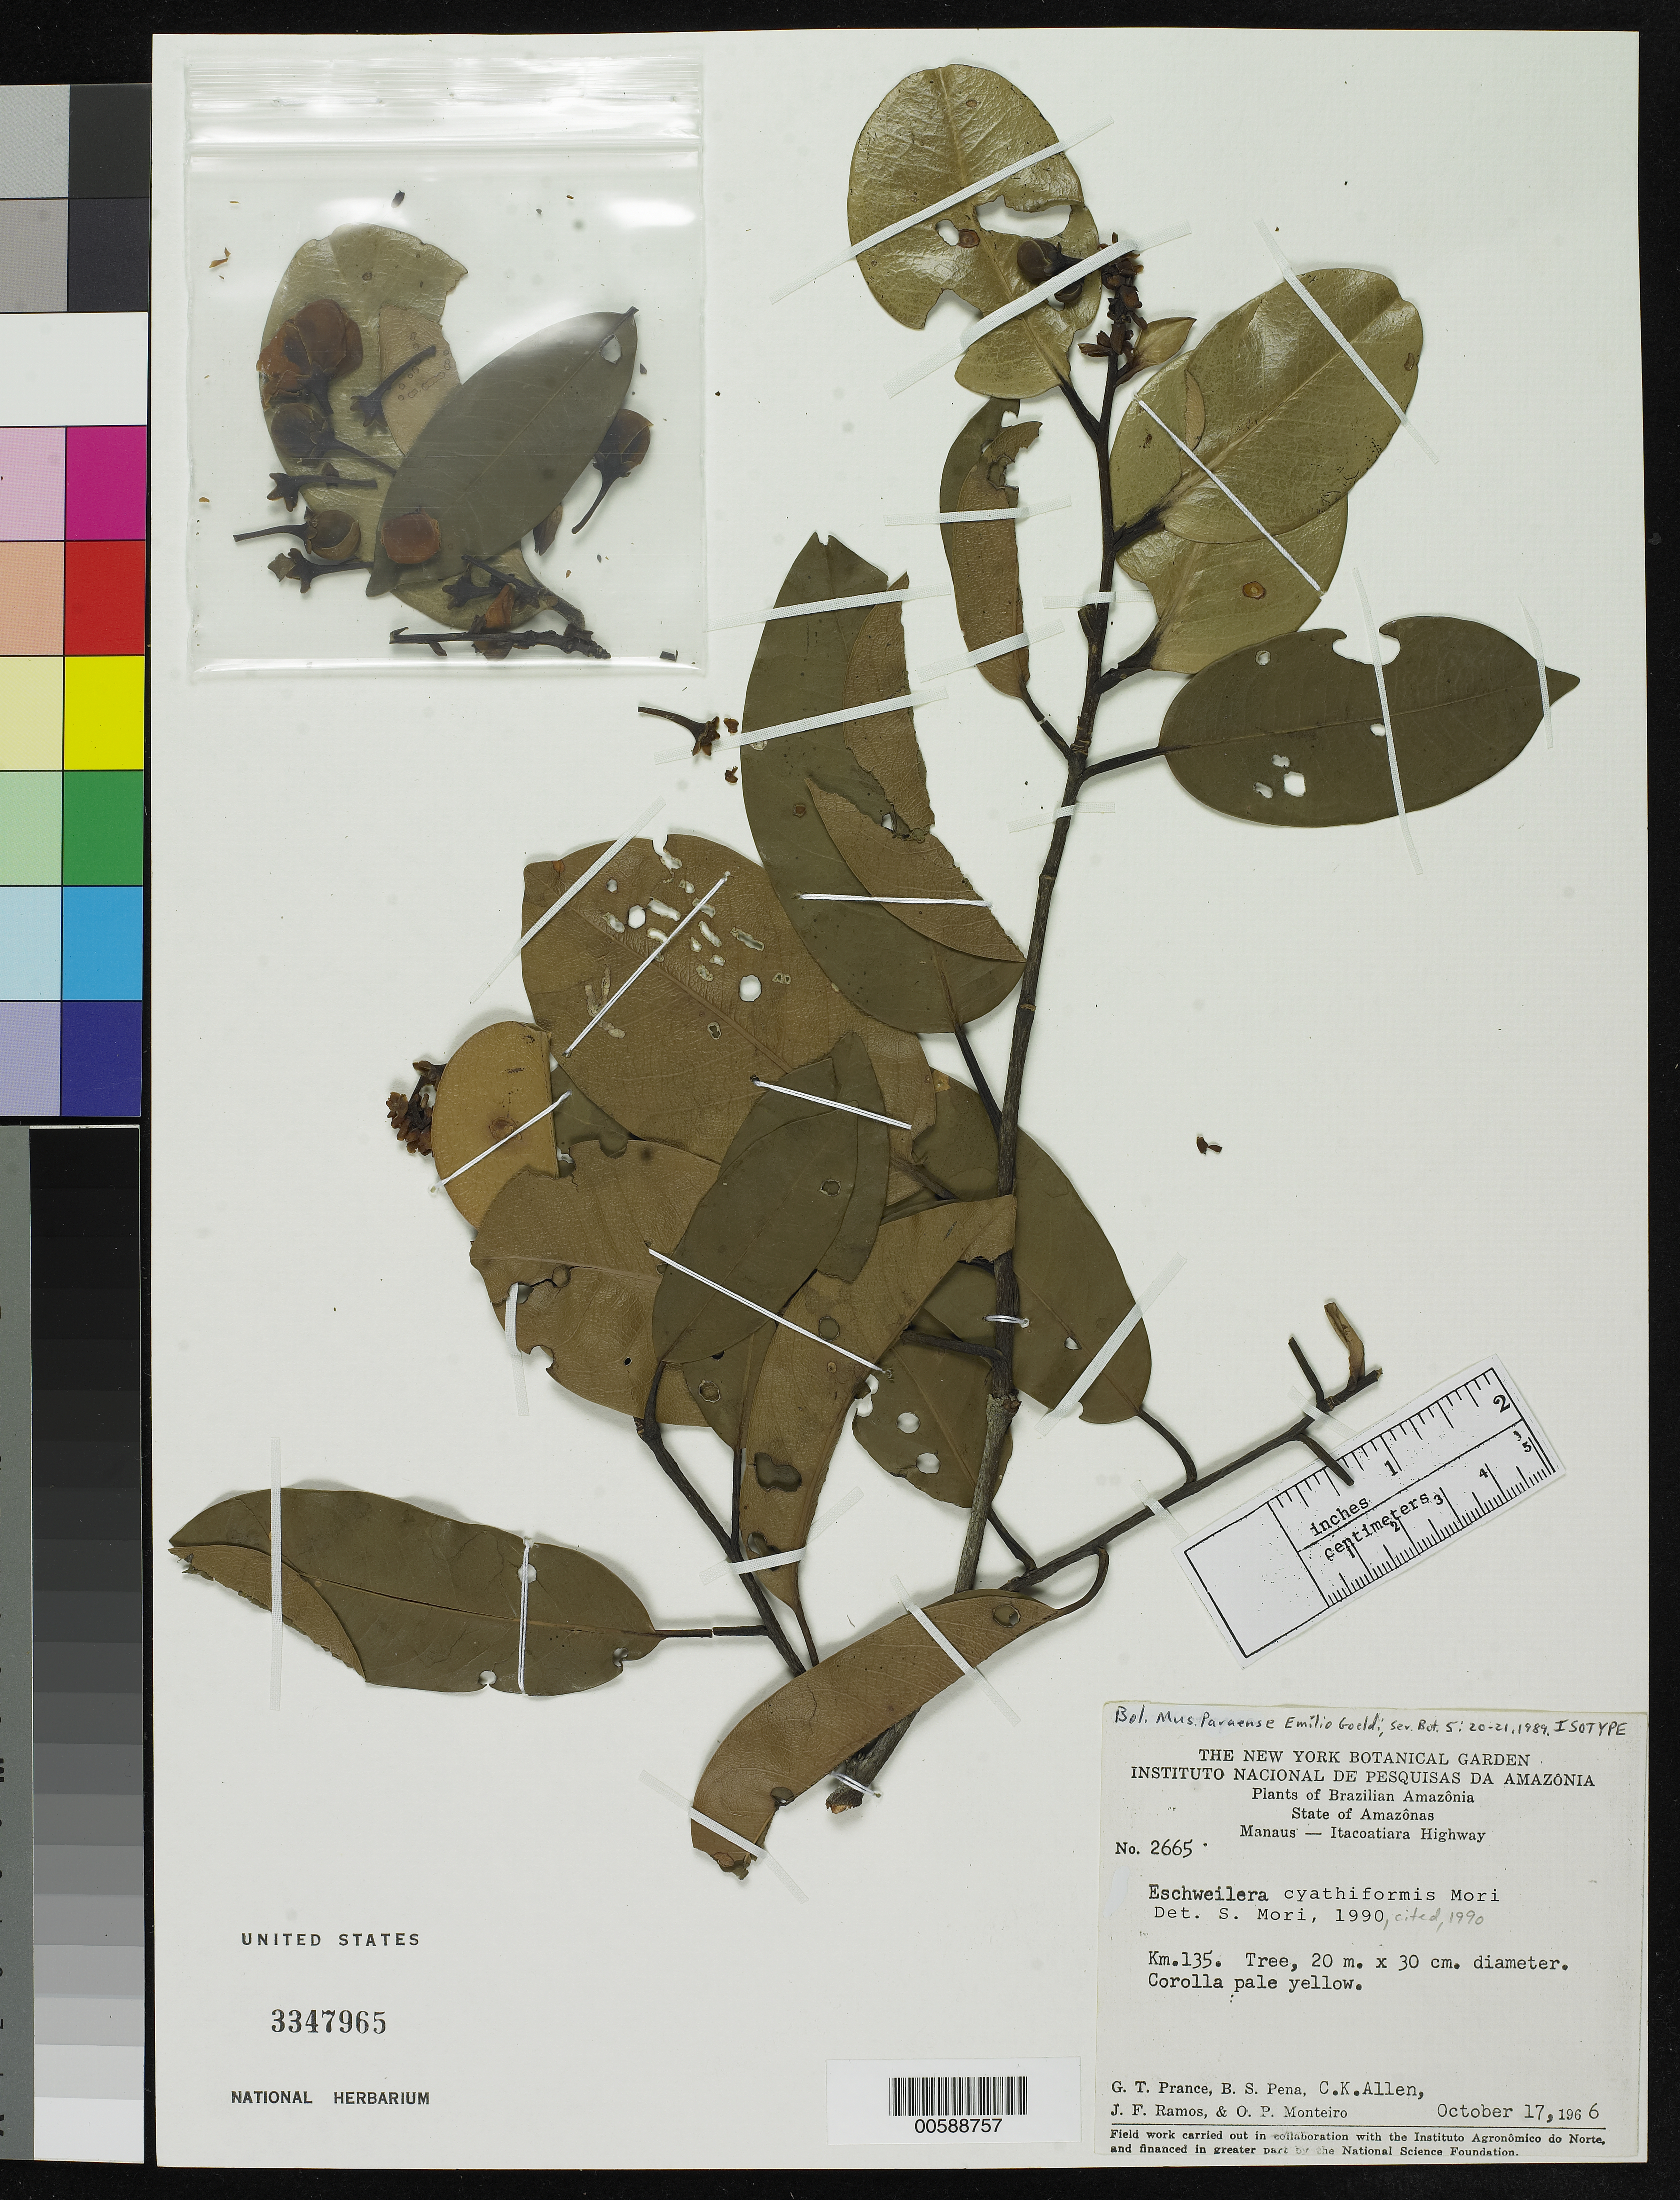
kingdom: Plantae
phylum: Tracheophyta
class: Magnoliopsida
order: Ericales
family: Lecythidaceae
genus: Eschweilera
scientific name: Eschweilera cyathiformis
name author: S.A. Mori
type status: Isotype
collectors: G. T. Prance, B. S. Pena, C. K. Allen, J. F. Ramos & O. P. Monteiro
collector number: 2665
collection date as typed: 17 Oct 1966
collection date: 1966-10-17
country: Brazil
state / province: Amazonas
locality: Manaus - Itacoatiara highway, km 135.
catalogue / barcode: US 3347965